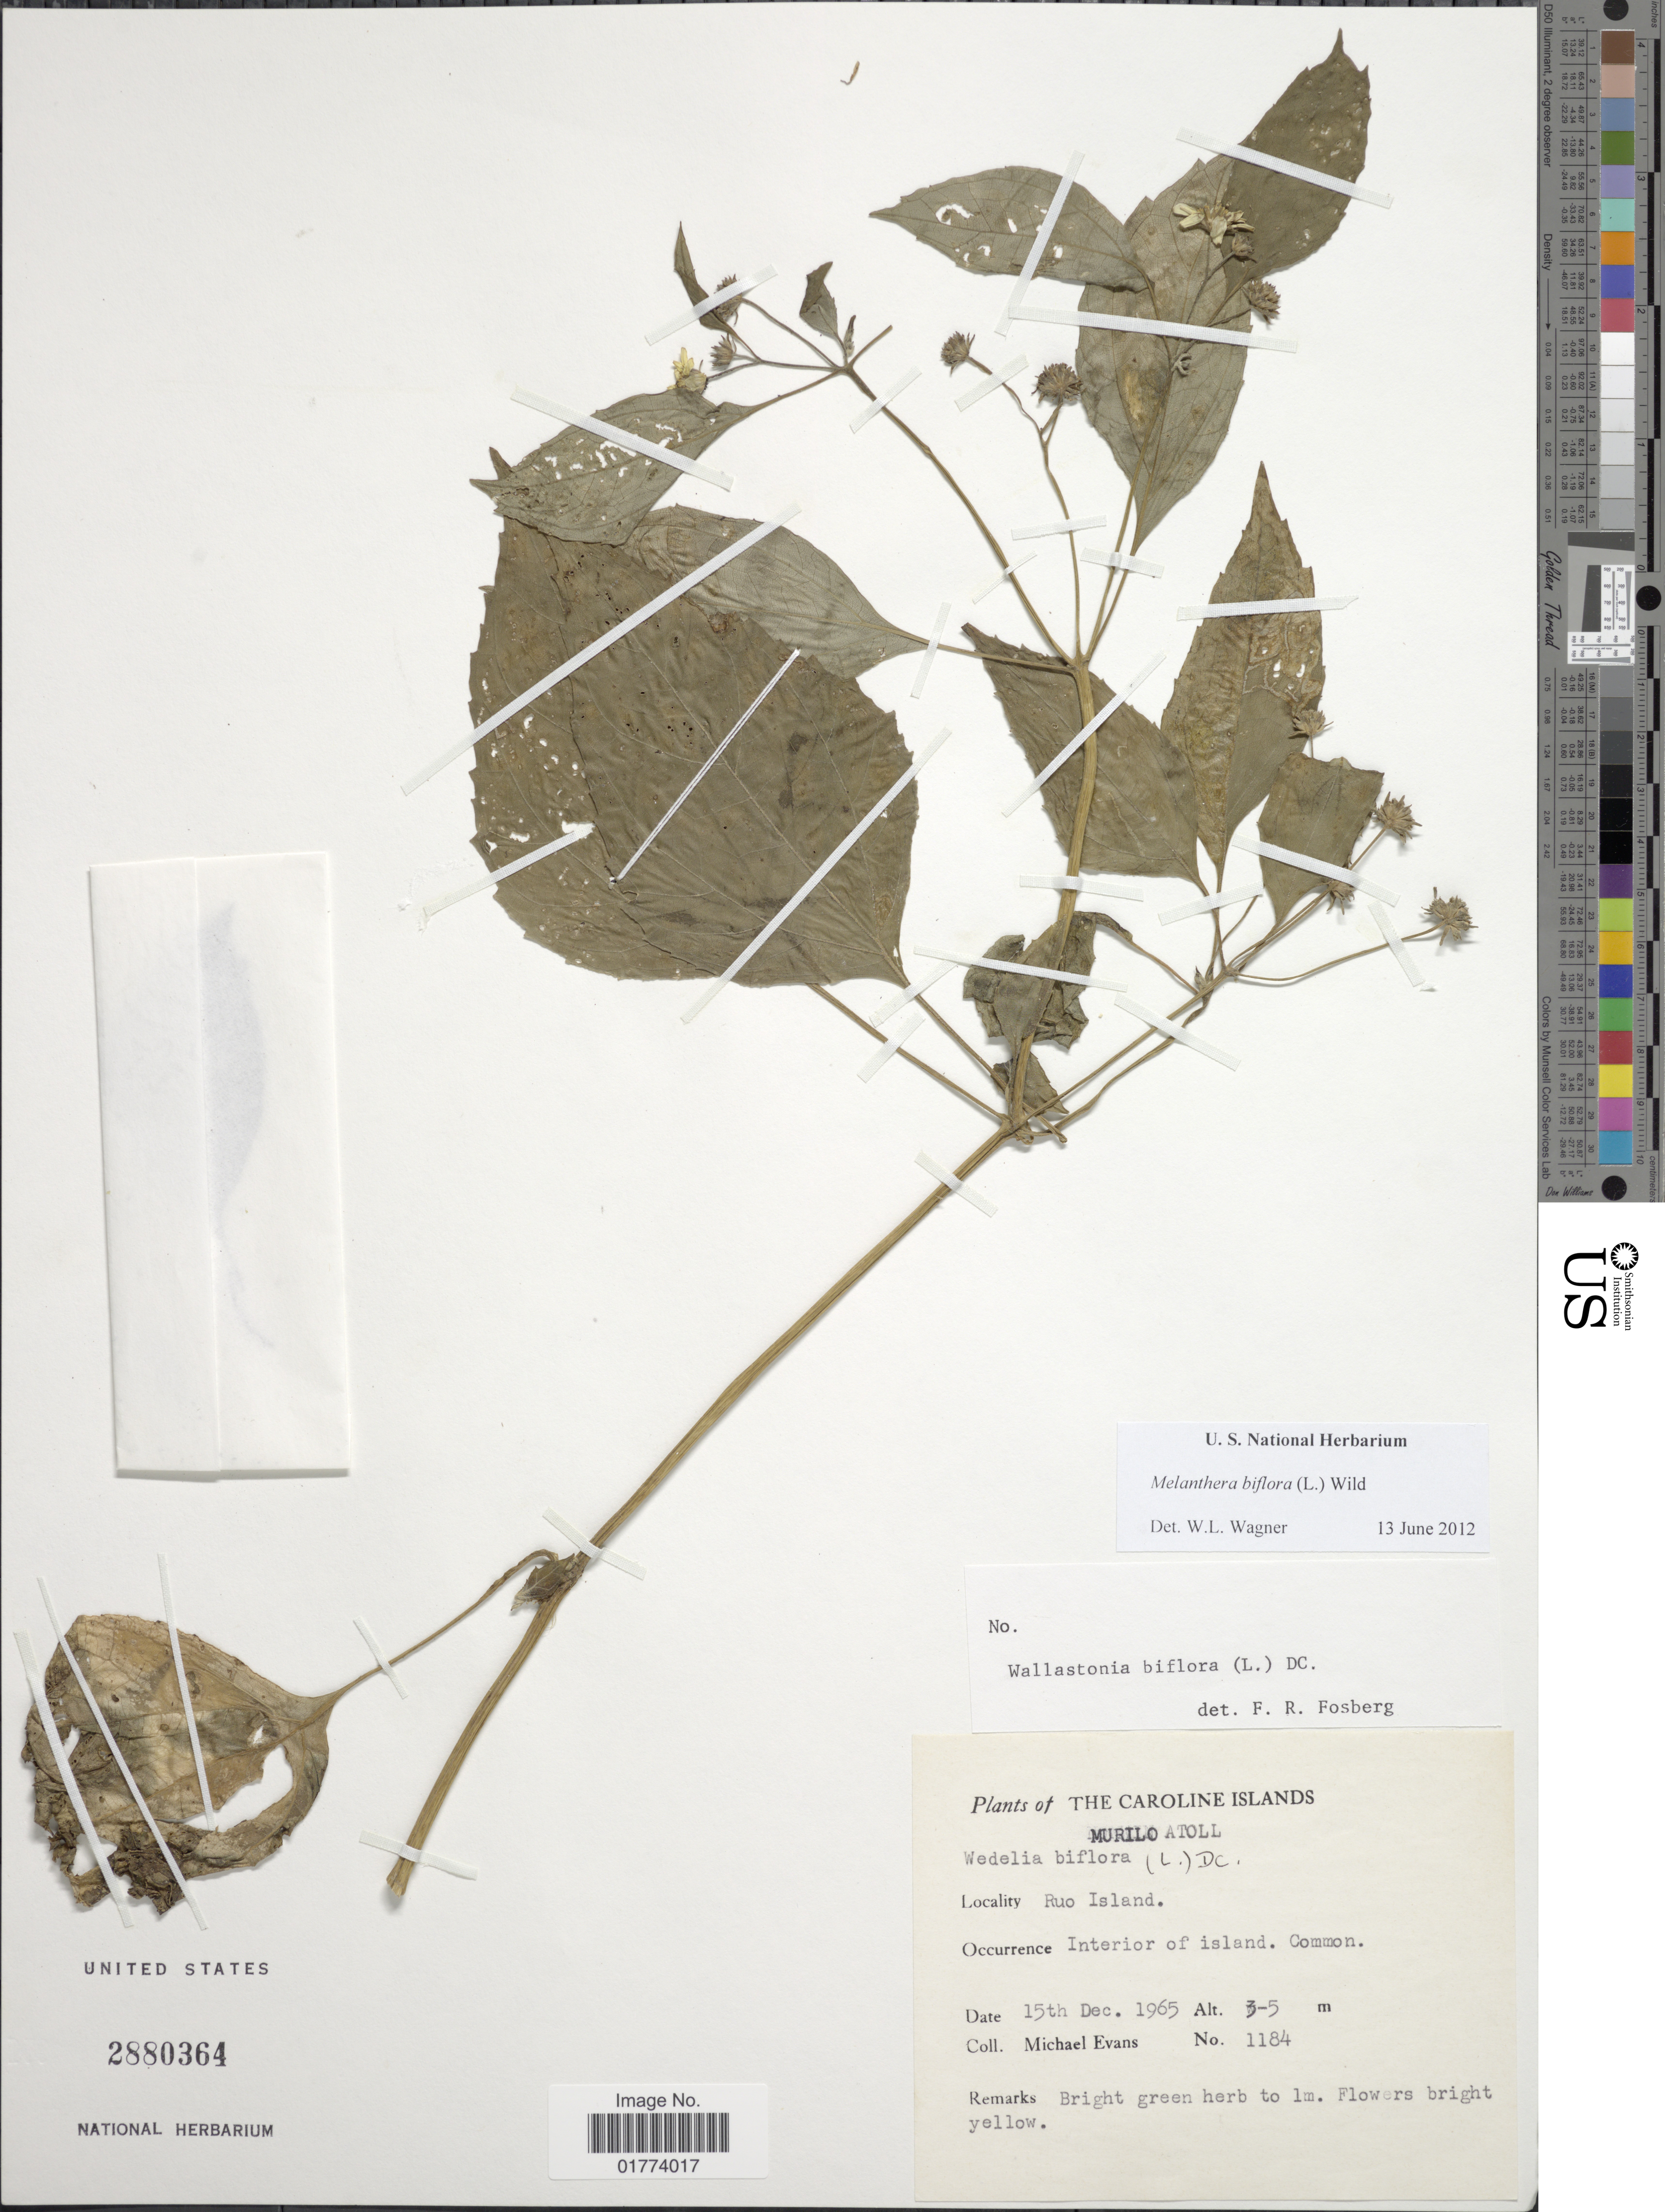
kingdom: Plantae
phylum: Tracheophyta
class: Magnoliopsida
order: Asterales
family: Asteraceae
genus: Wollastonia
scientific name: Wollastonia biflora var. biflora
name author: (L.) DC.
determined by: Wagner, W. L., (BOT), Smithsonian Institution - National Museum of Natural History (UNITED STATES)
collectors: M. Evans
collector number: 1184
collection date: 1965-12-15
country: Micronesia, Federated States of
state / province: Truk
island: Murilo Atoll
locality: Murilo Atoll, Ruo Island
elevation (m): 3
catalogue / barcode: US 2880364